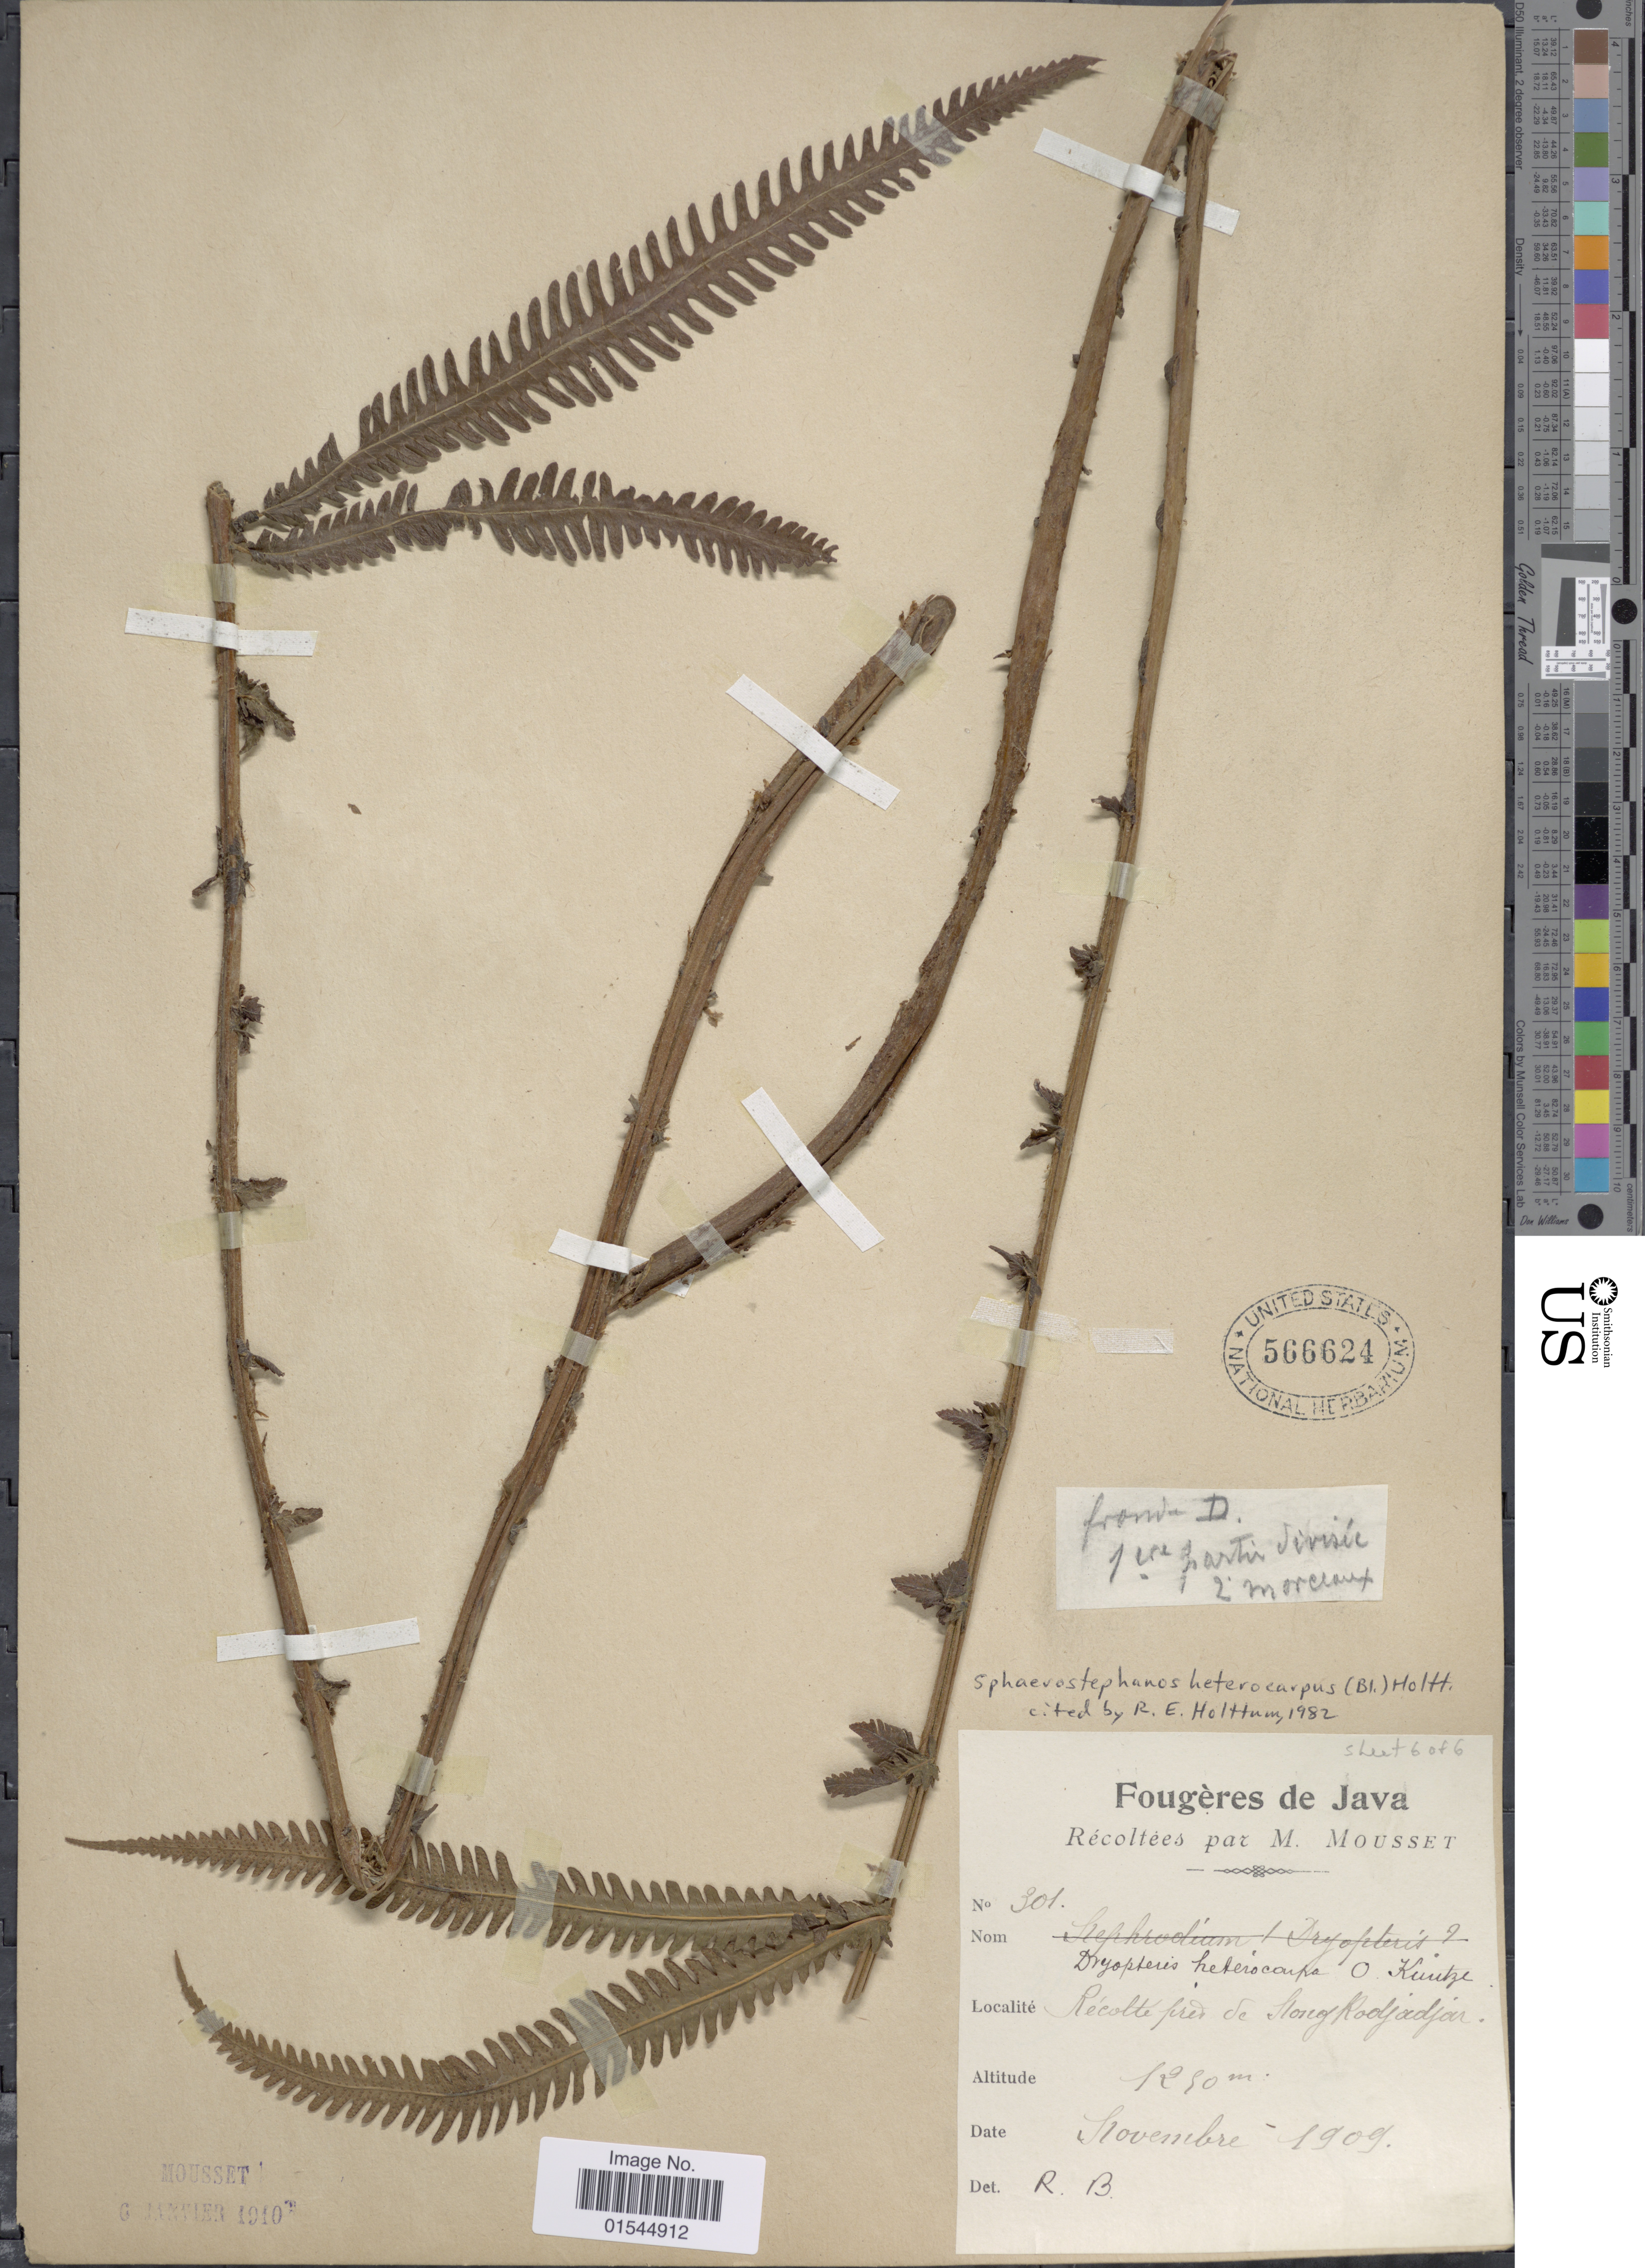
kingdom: Plantae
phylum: Tracheophyta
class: Polypodiopsida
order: Polypodiales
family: Thelypteridaceae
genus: Sphaerostephanos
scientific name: Sphaerostephanos heterocarpus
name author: (Blume) Holttum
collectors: M. Mousset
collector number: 301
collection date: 1909-11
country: Indonesia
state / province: Java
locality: Pres de Slong Radjadjar [interpreted]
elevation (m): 1250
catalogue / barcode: US 566624